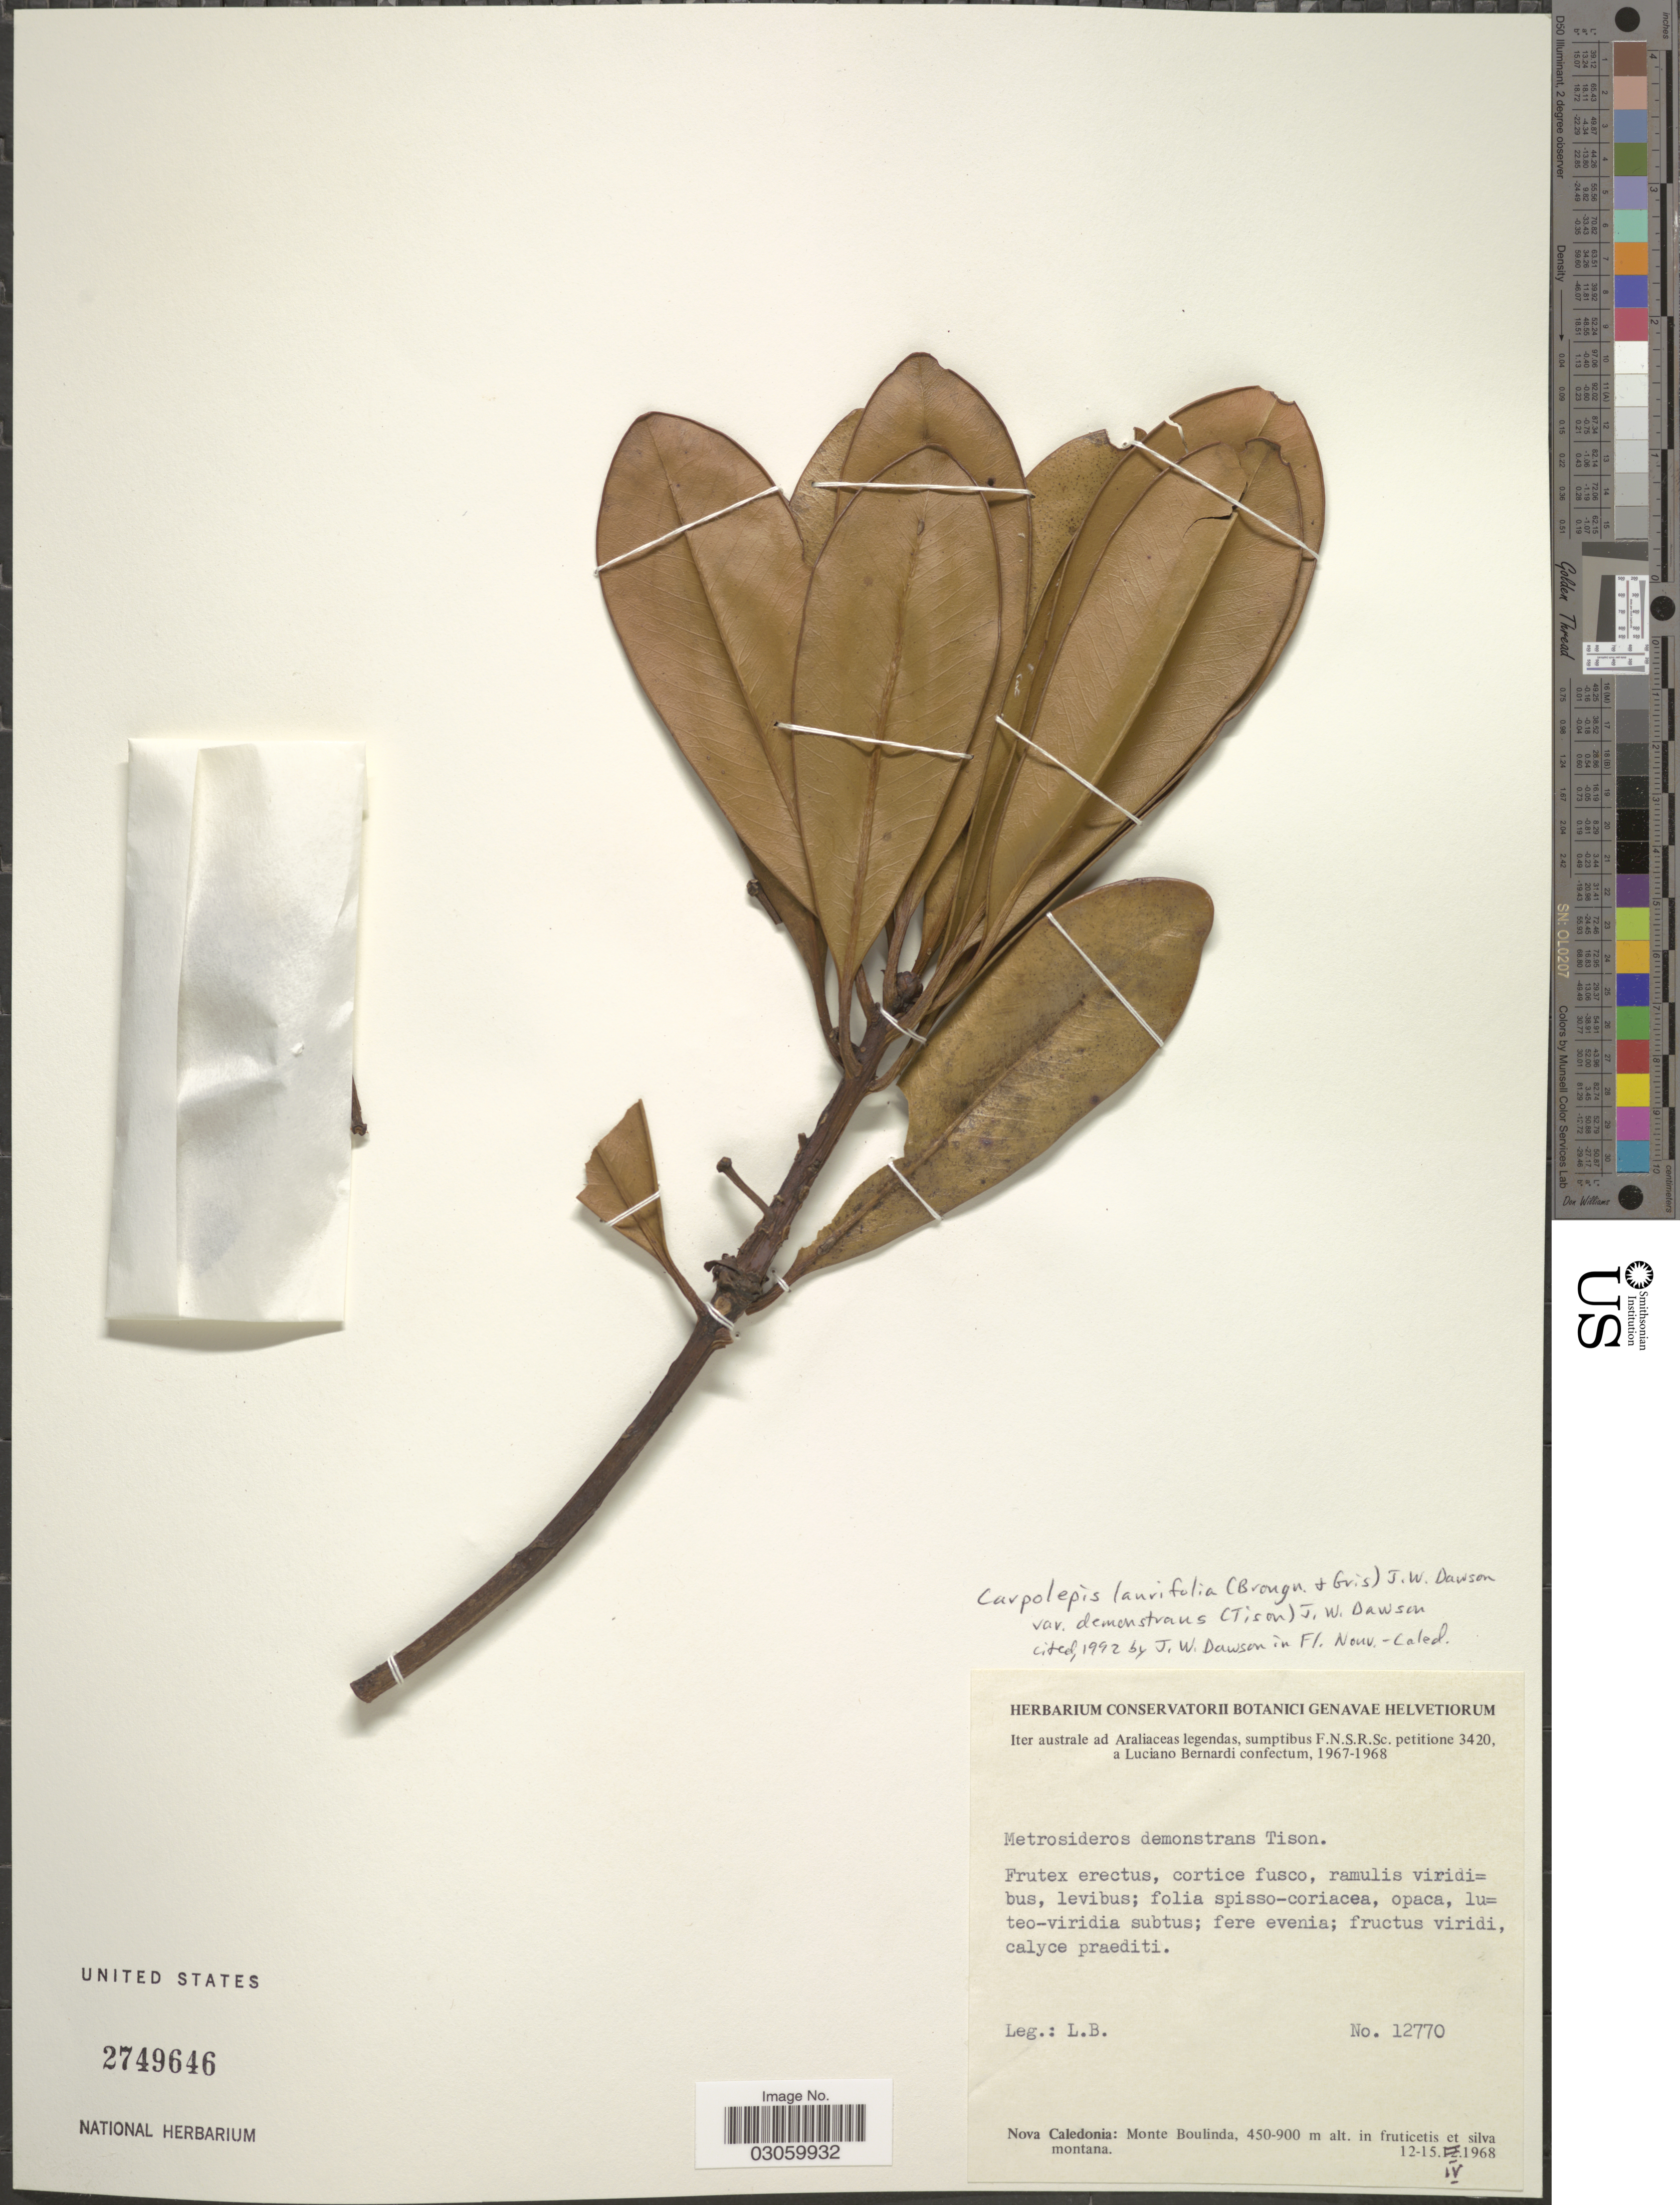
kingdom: Plantae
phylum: Tracheophyta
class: Magnoliopsida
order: Myrtales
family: Myrtaceae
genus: Metrosideros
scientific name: Metrosideros laurifolia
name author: Brongn. & Gris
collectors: L. Bernardi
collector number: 12770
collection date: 1968-04-12/1968-04-15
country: New Caledonia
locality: Nova Caledonia; Monte Boulinda.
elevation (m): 450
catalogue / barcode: US 2749646